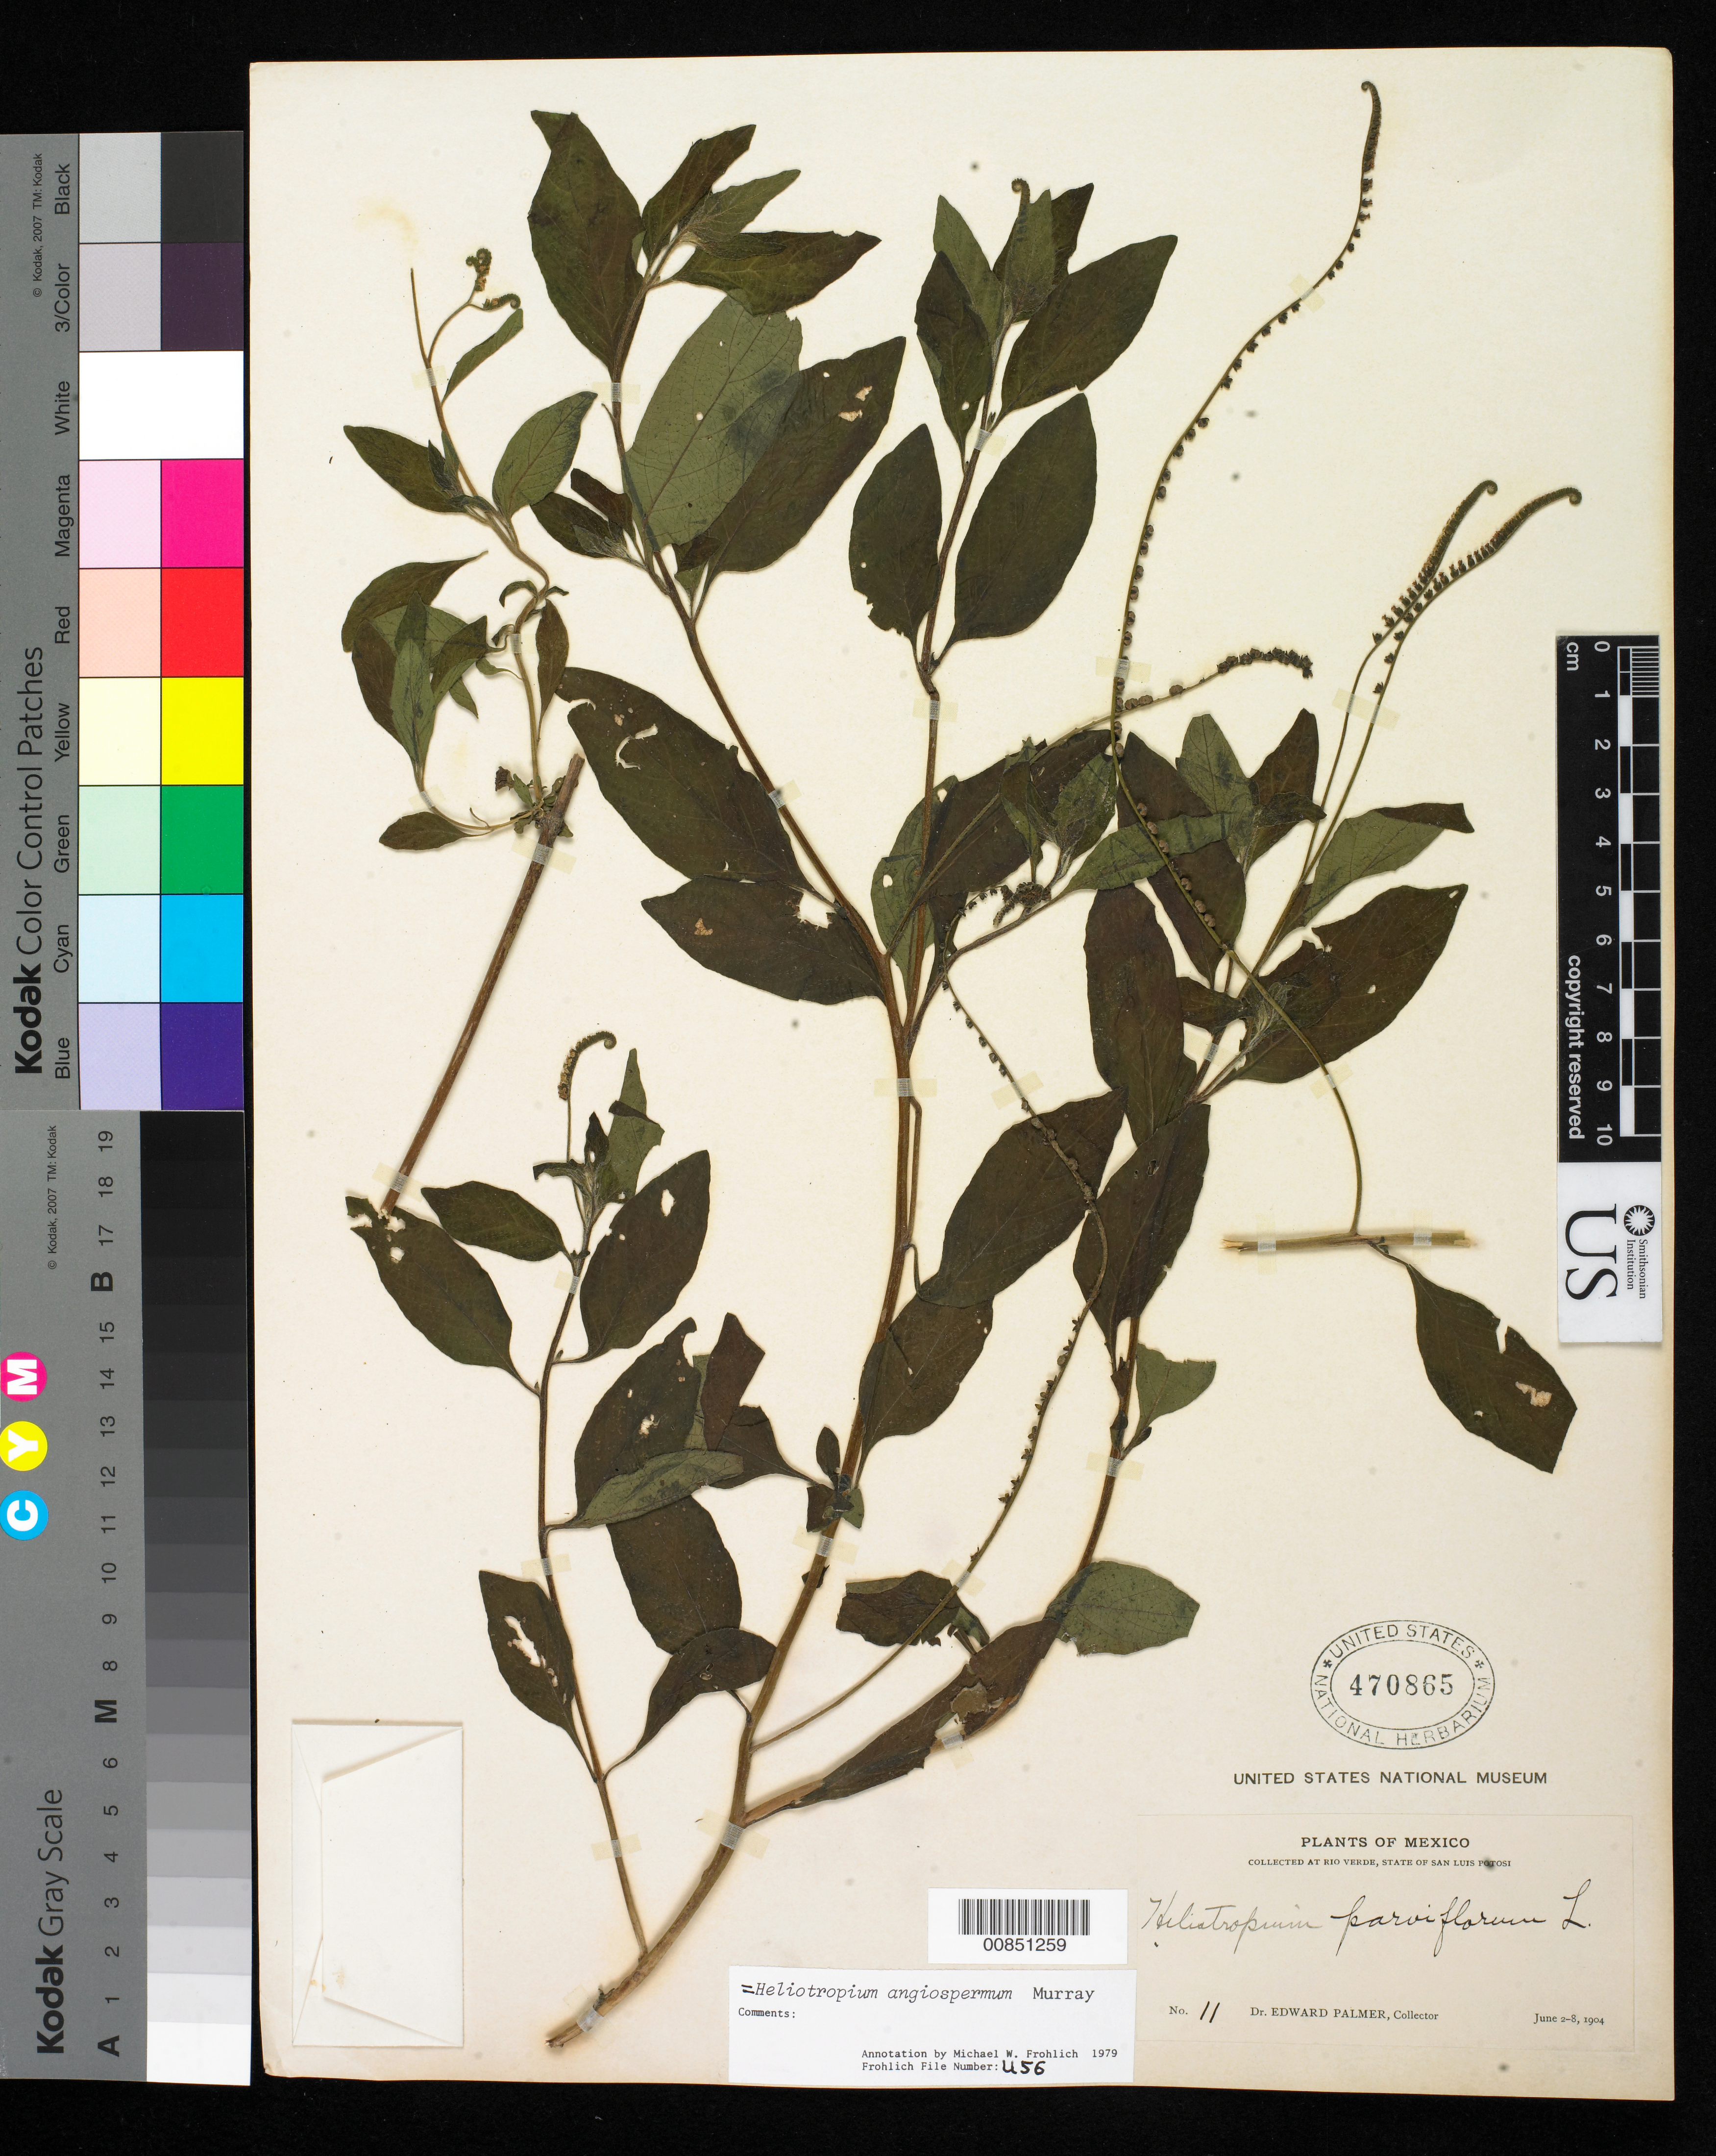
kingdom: Plantae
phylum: Tracheophyta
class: Magnoliopsida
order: Boraginales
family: Heliotropiaceae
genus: Heliotropium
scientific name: Heliotropium angiospermum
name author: Murray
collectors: E. Palmer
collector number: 11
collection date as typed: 02 Jun 1904 to 08 Jun 1904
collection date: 1904-06-02/1904-06-08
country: Mexico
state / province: San Luis Potosí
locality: Río Verde, San Luis Potosí.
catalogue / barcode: US 470865